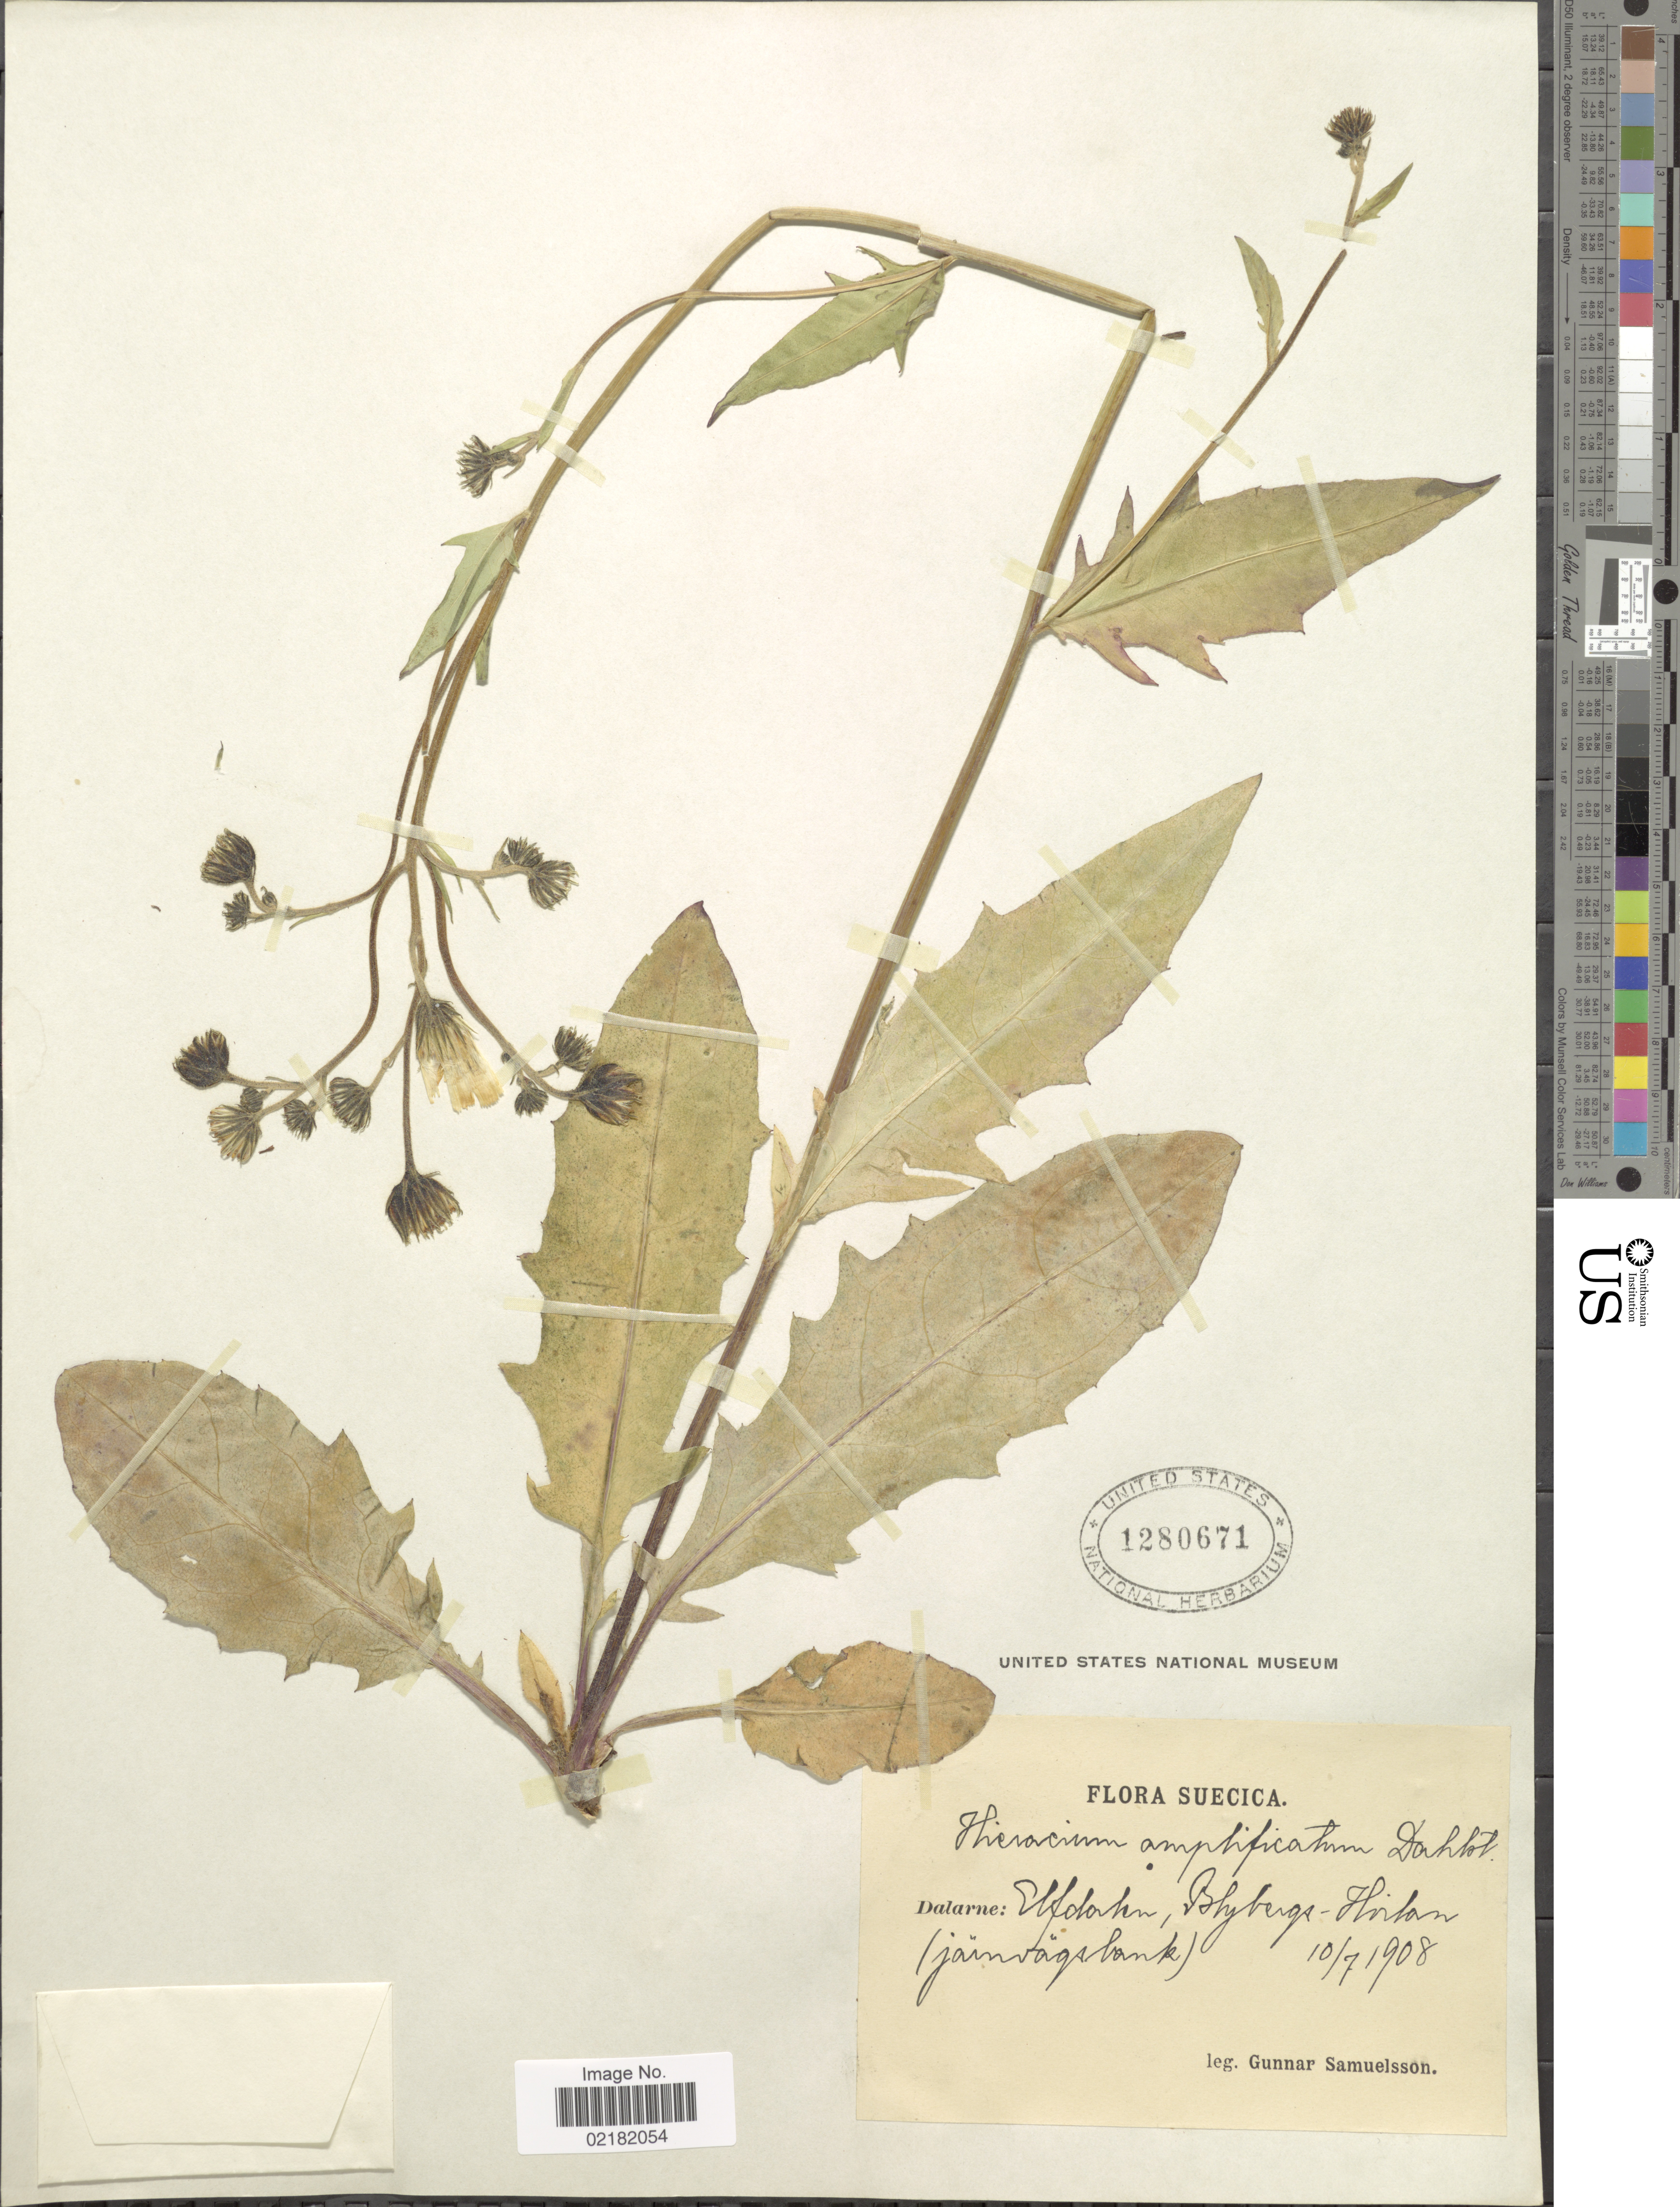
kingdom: Plantae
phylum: Tracheophyta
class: Magnoliopsida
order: Asterales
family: Asteraceae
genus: Hieracium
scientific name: Hieracium amplificatum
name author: Dahlst.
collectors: G. Samuelsson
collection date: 1908-07-10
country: Sweden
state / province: Dalarna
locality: Elfdalen, Blyberg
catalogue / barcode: US 1280671